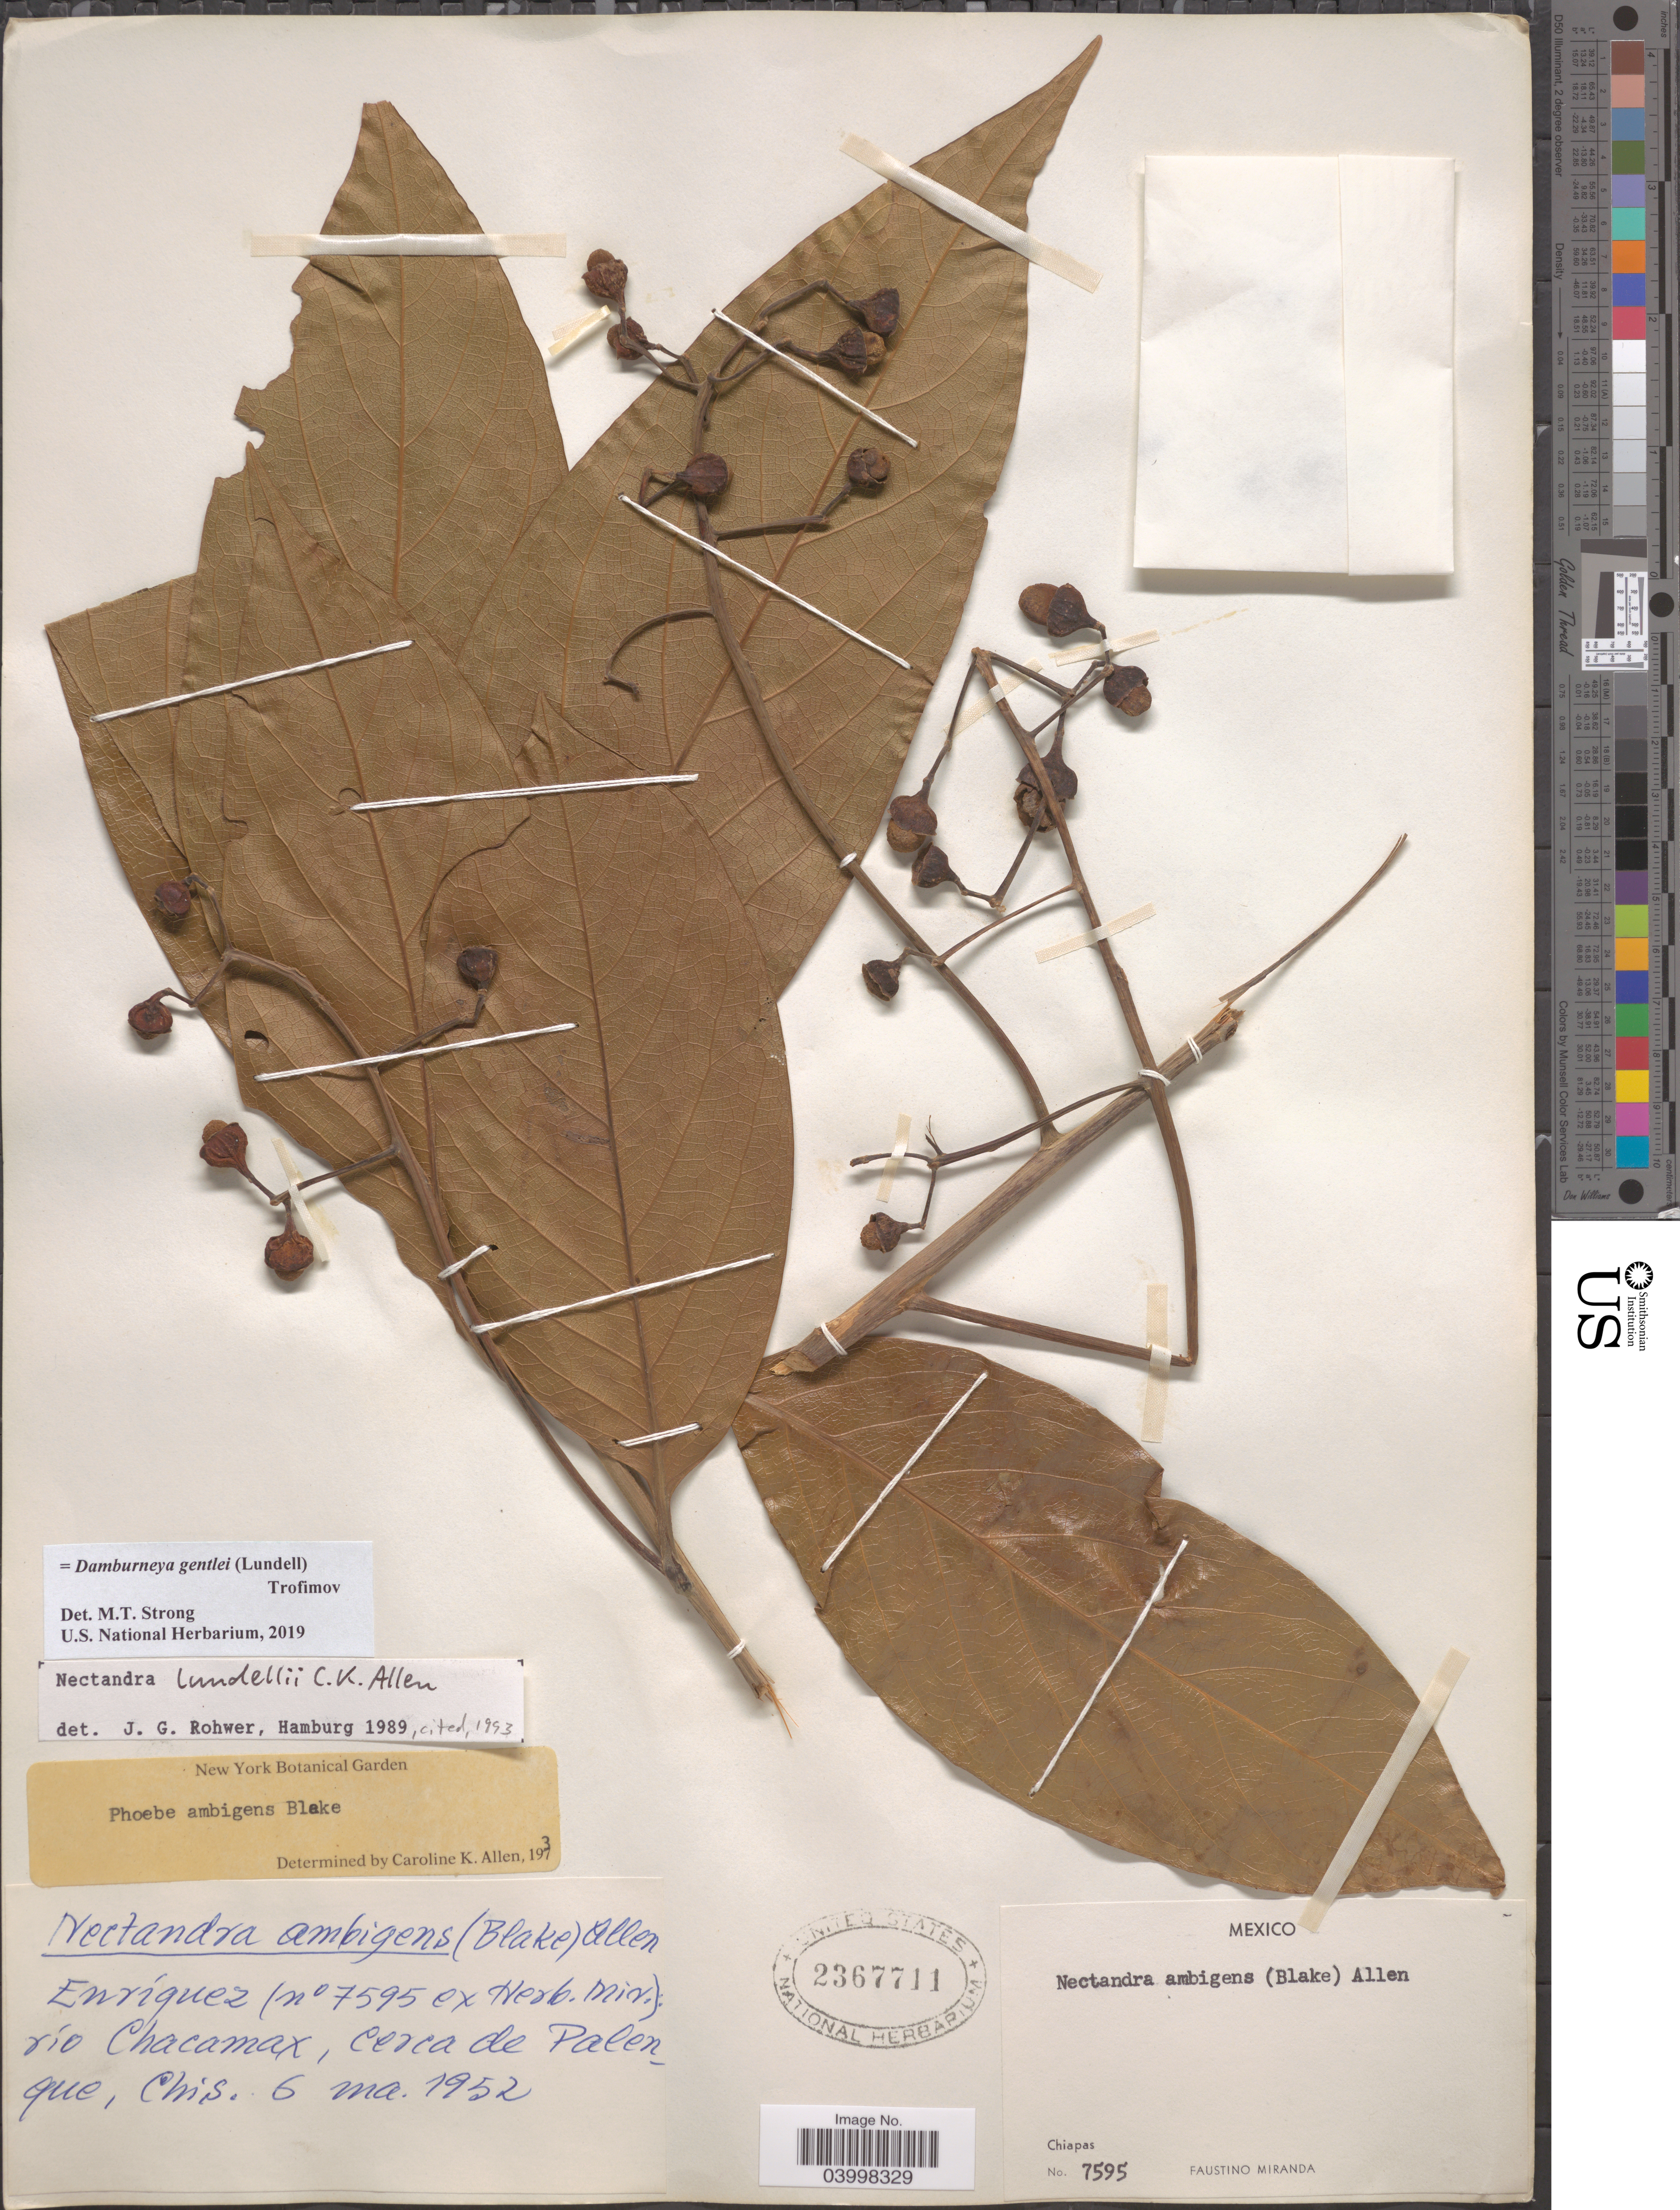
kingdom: Plantae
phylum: Tracheophyta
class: Magnoliopsida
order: Laurales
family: Lauraceae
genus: Damburneya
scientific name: Damburneya gentlei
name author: (Lundell) Trofimov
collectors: F. Miranda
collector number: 7595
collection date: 1952-05-06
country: Mexico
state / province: Chiapas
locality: Río Chacamax, cerca de Palenque.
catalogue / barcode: US 2367711